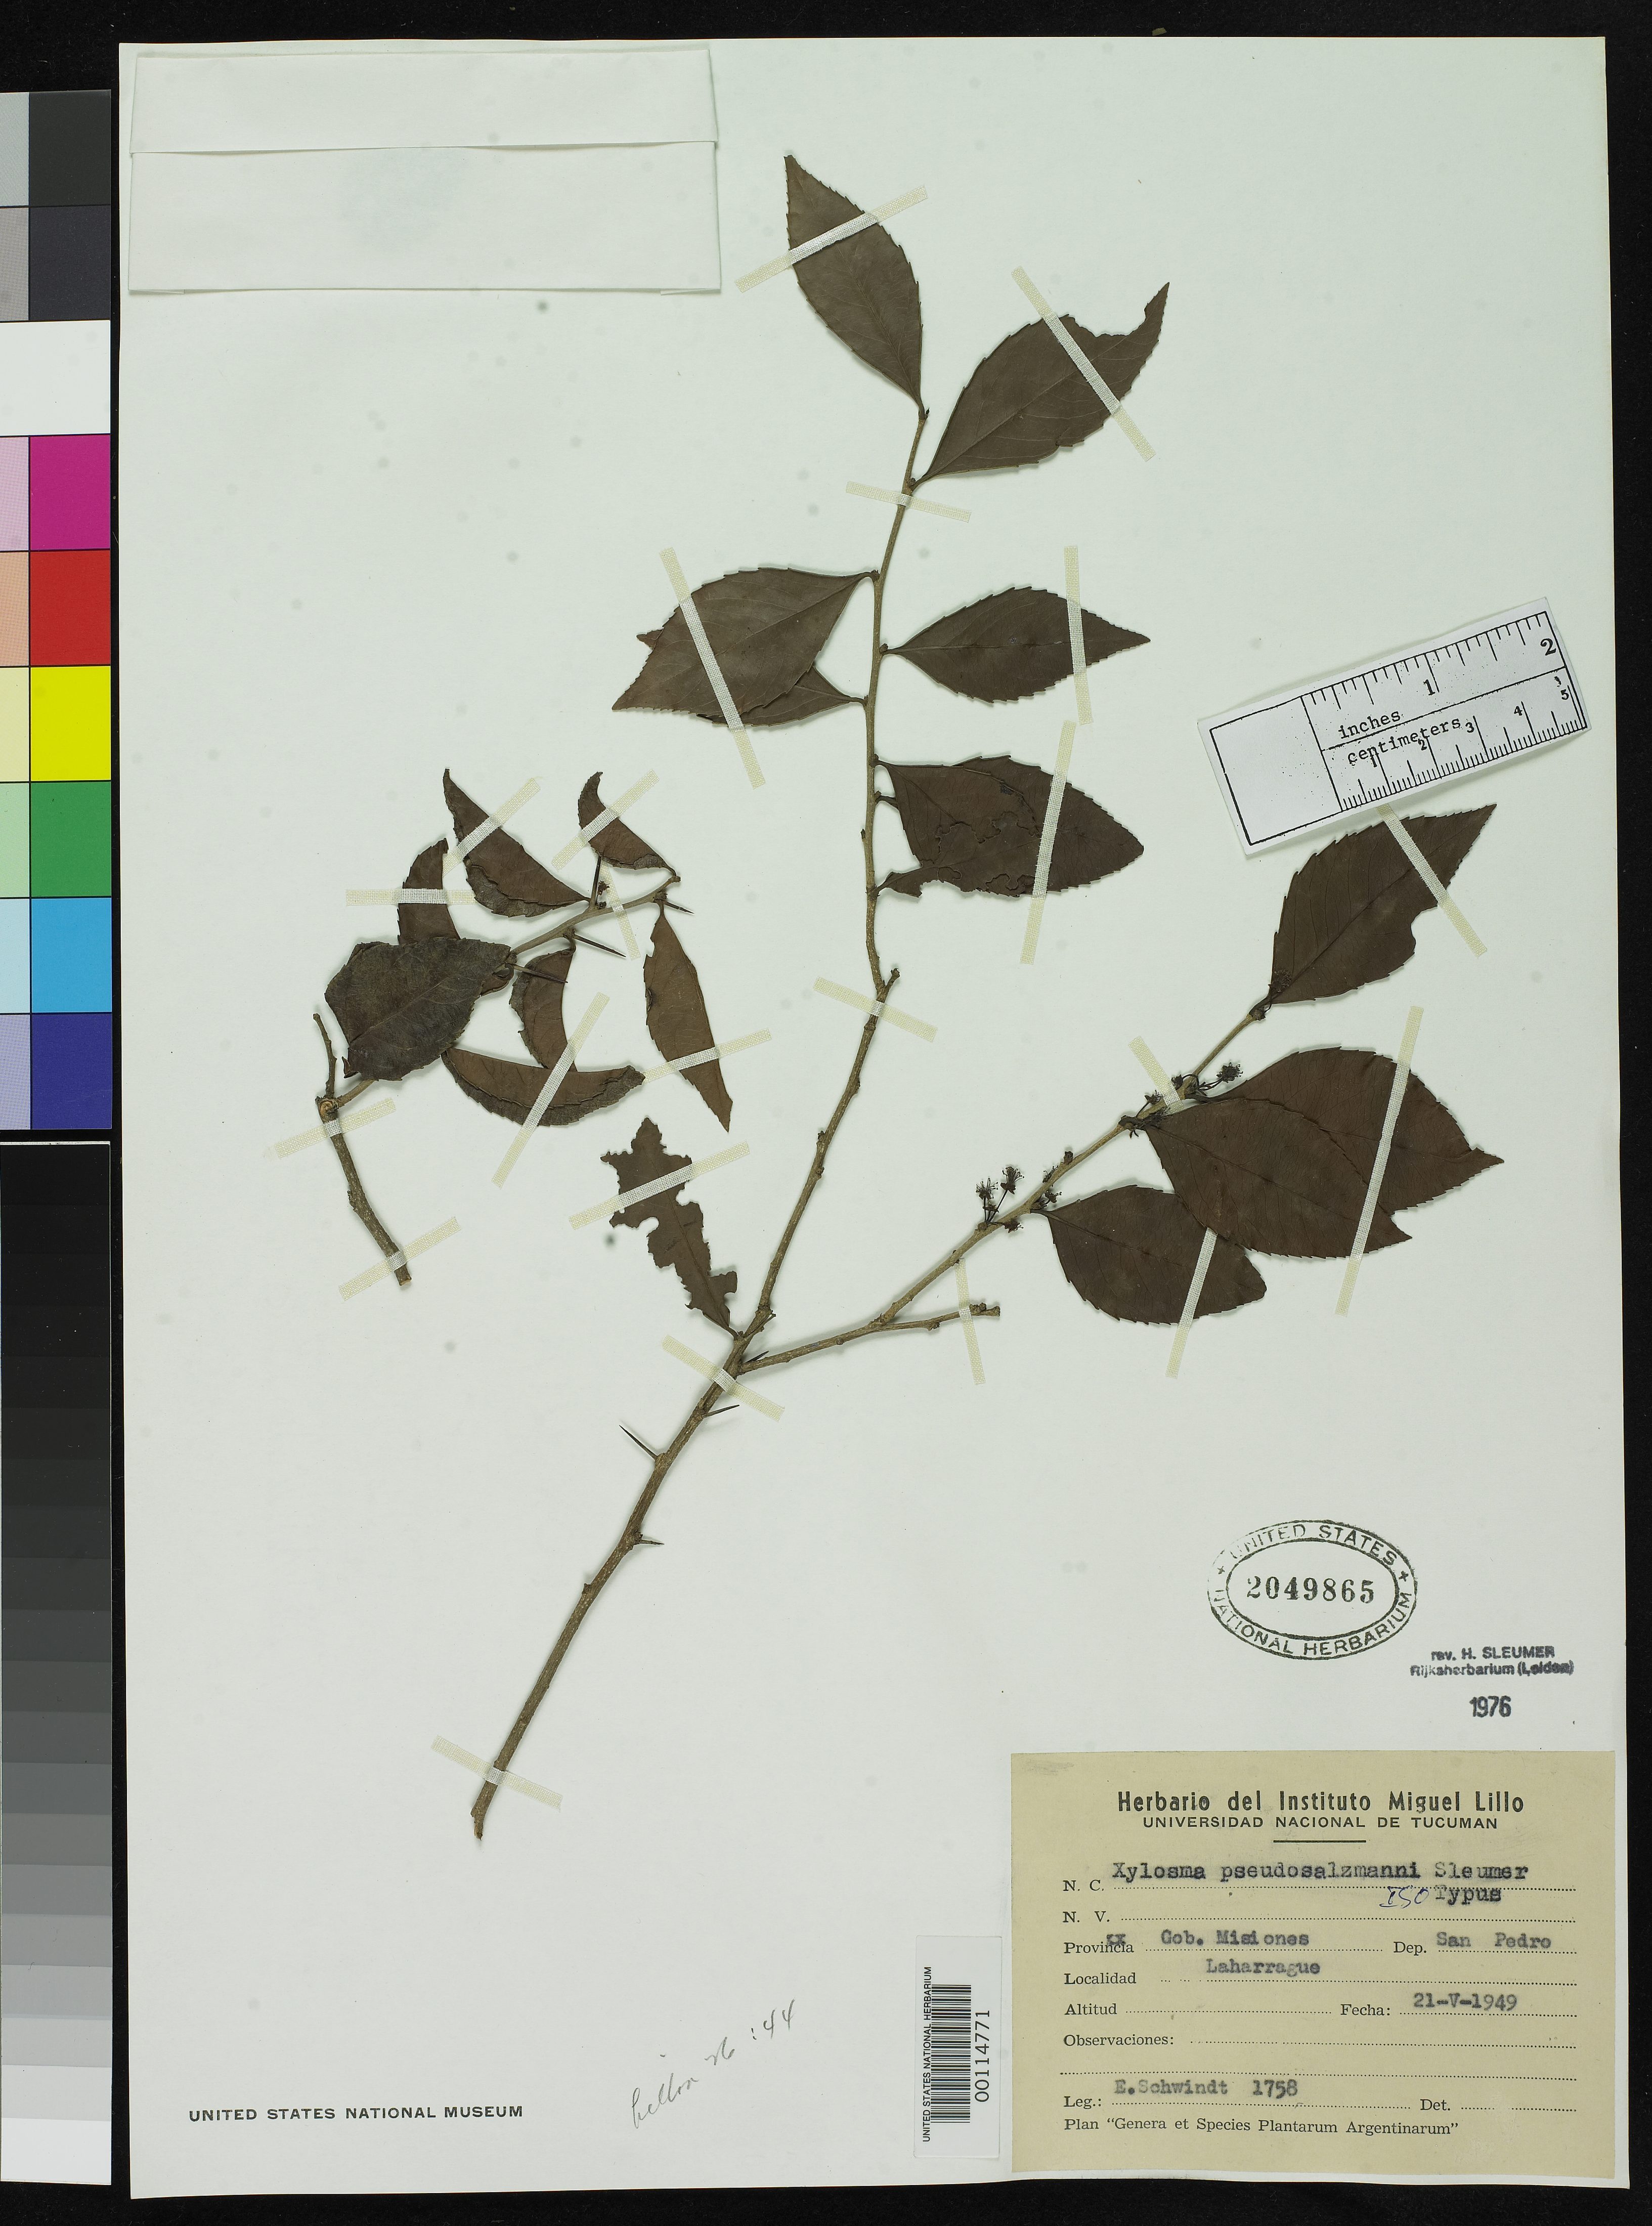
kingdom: Plantae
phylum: Tracheophyta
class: Magnoliopsida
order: Malpighiales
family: Salicaceae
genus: Xylosma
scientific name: Xylosma pseudosalzmannii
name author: Sleumer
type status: Isotype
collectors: E. Schwindt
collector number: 1758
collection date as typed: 21 May 1949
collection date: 1949-05-21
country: Argentina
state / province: Misiones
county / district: San Pedro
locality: Laharrague.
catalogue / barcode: US 2049865